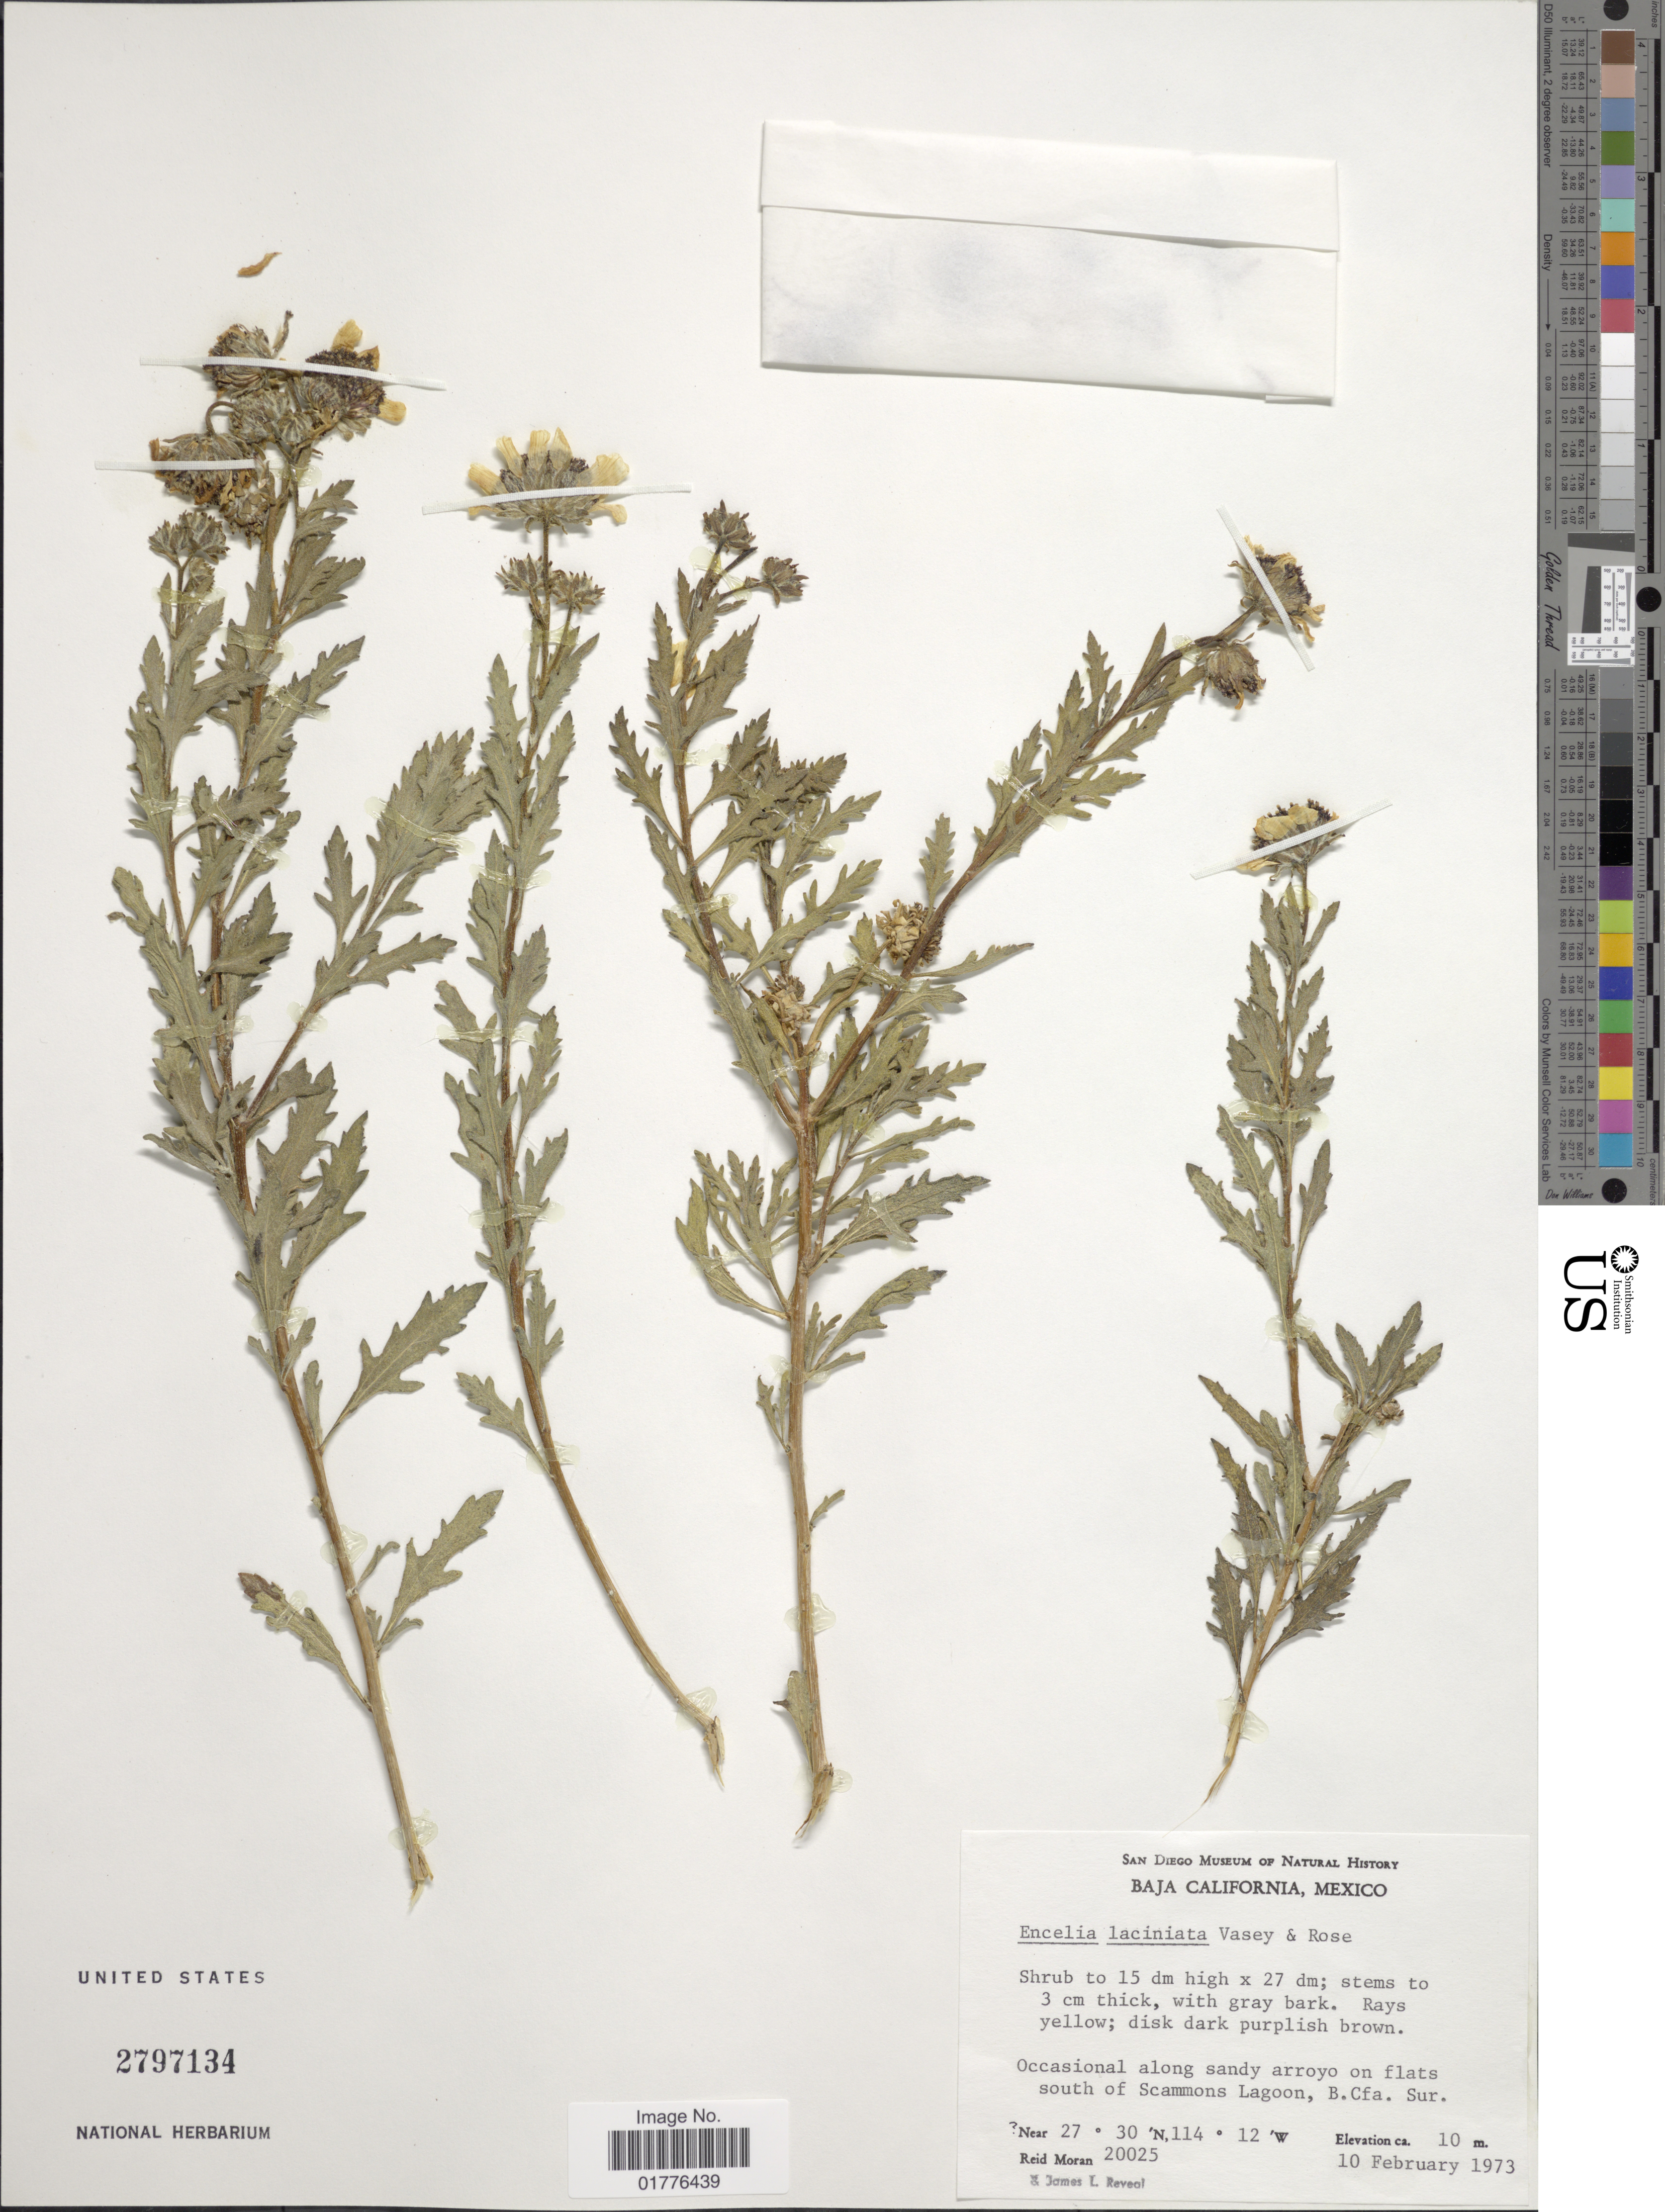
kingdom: Plantae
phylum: Tracheophyta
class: Magnoliopsida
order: Asterales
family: Asteraceae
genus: Encelia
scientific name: Encelia laciniata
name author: Vasey & Rose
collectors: R. V. Moran & J. L. Reveal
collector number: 20025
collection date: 1973-02-10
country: Mexico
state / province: Baja California Sur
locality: South of Scammons Lagoon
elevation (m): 10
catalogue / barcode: US 2797134